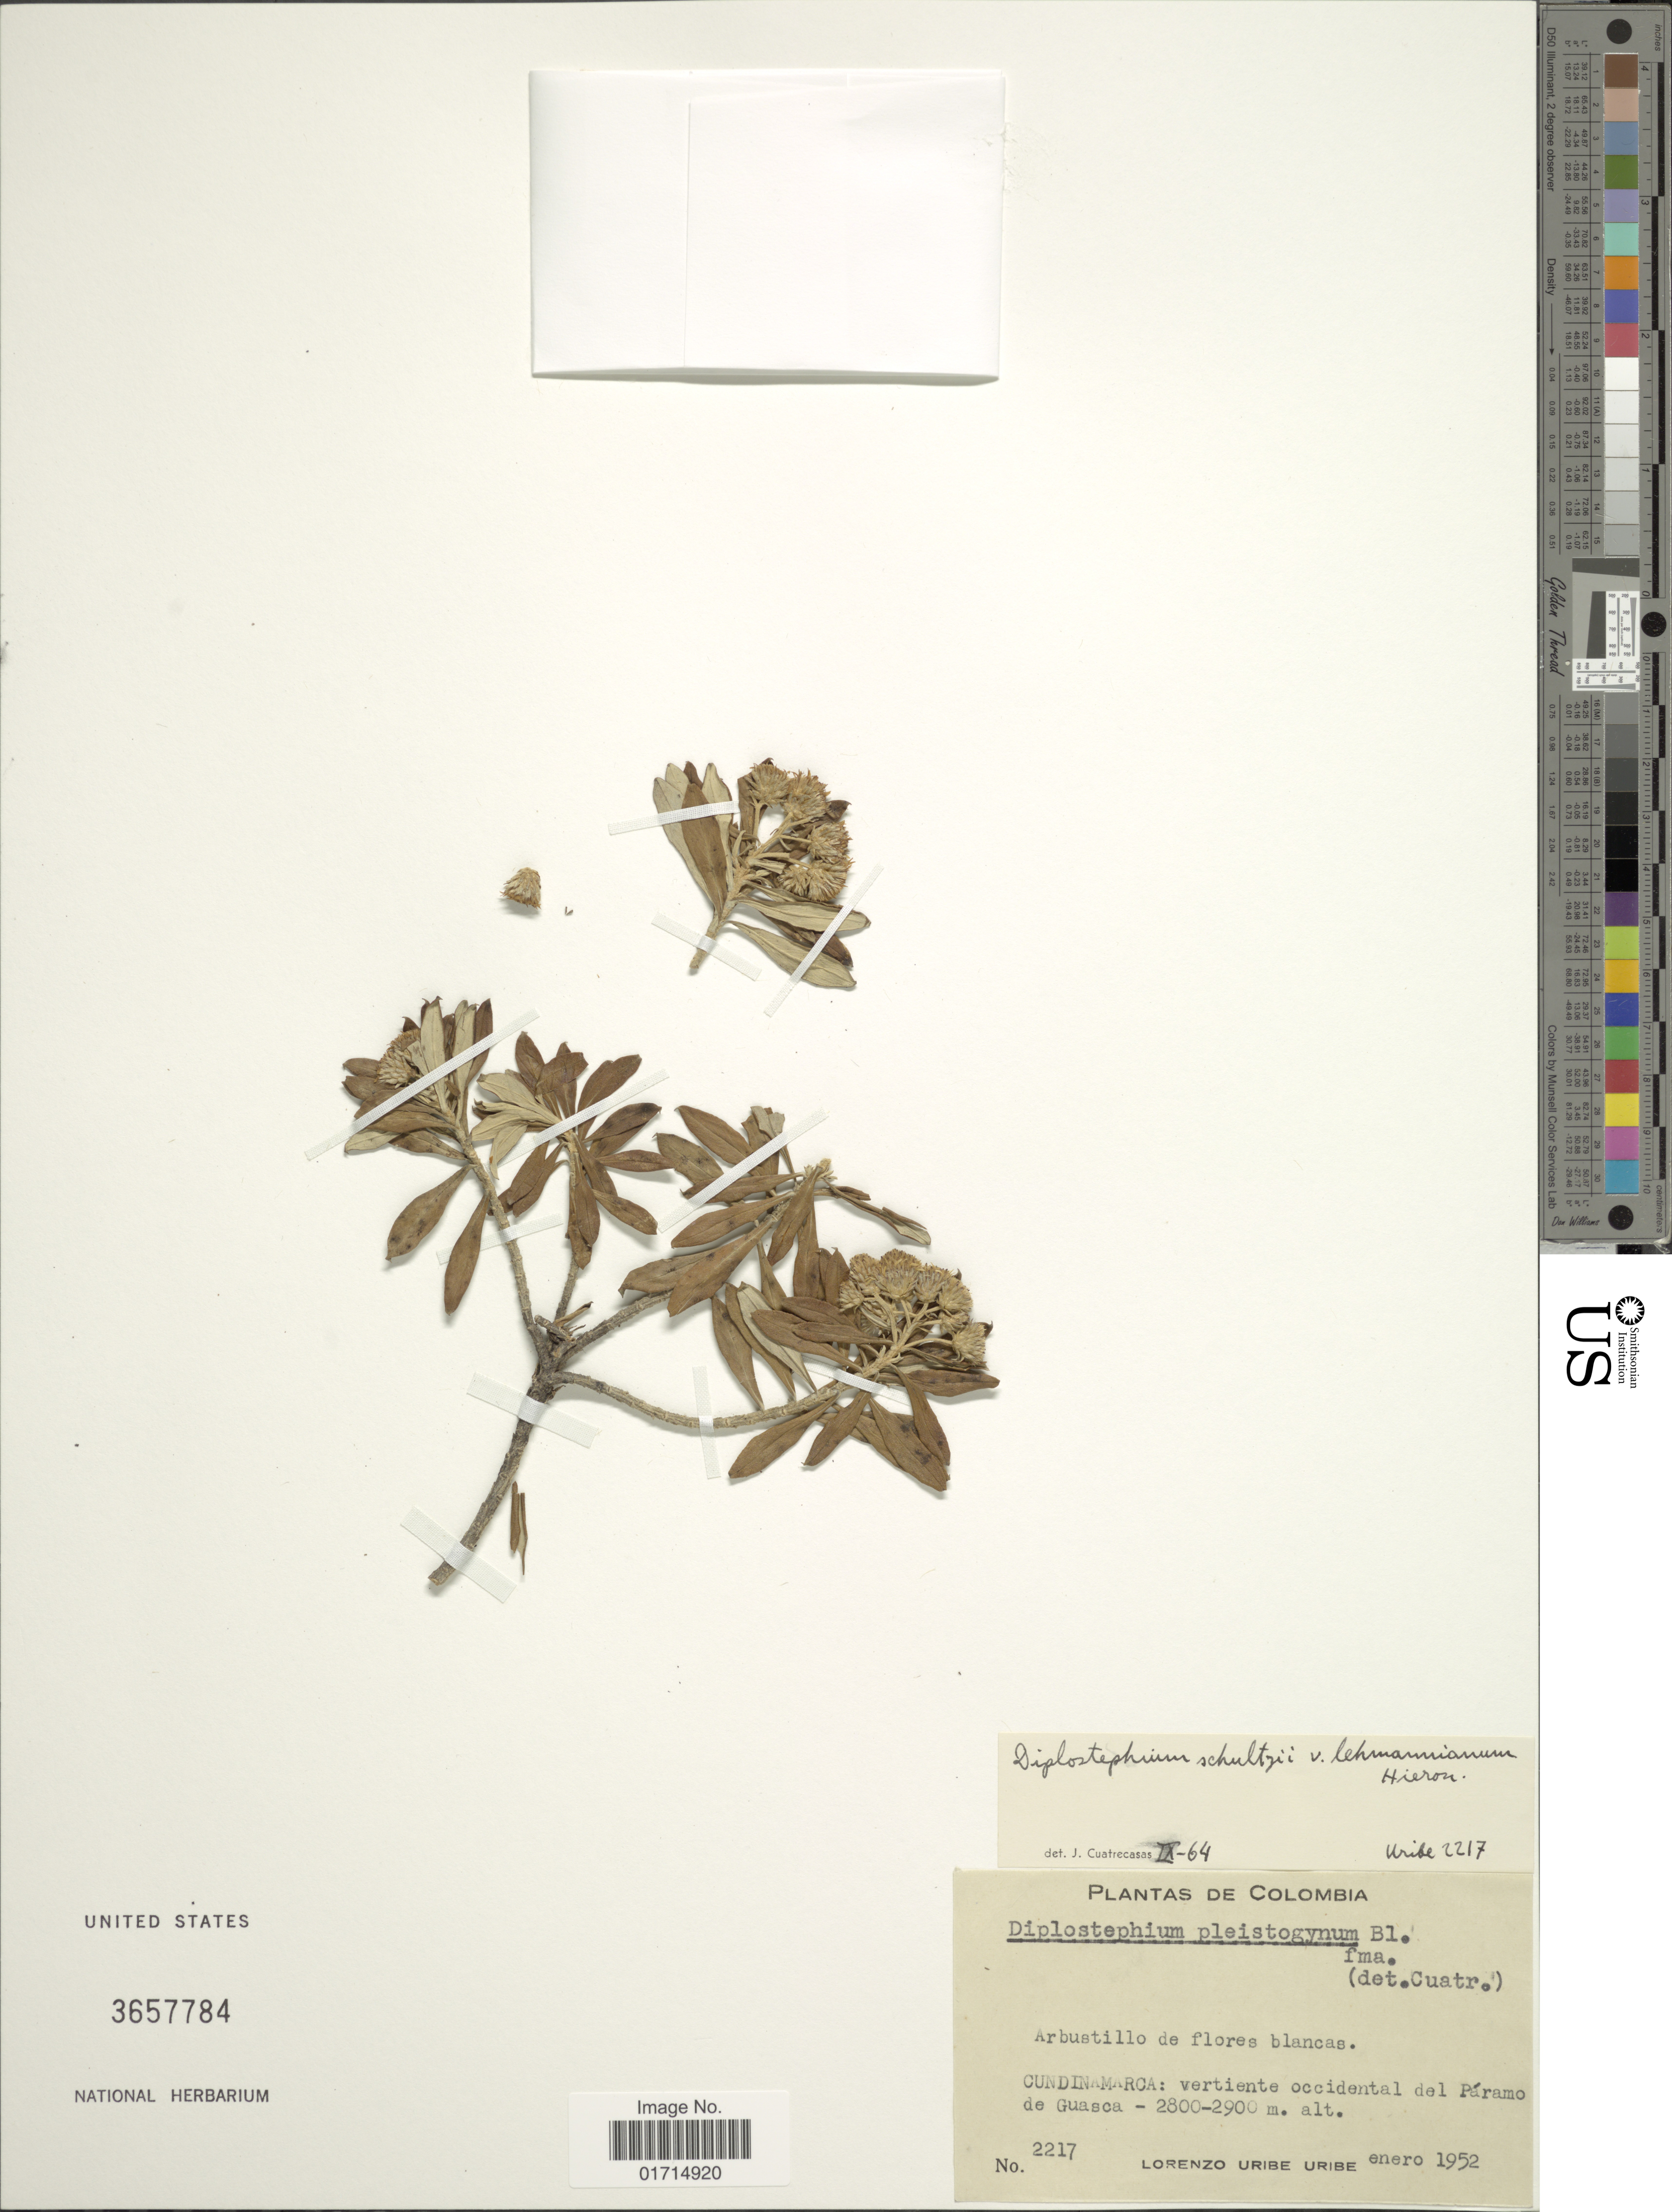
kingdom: Plantae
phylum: Tracheophyta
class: Magnoliopsida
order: Asterales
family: Asteraceae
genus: Diplostephium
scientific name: Diplostephium schultzii var. lehmannianum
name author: (Hieron.) Cuatrec.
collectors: L. Uribe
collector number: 2217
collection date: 1952-01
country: Colombia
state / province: Cundinamarca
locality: Cundinamarca: vertiente occidental del Paramo de Guasca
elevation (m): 2800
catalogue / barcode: US 3657784